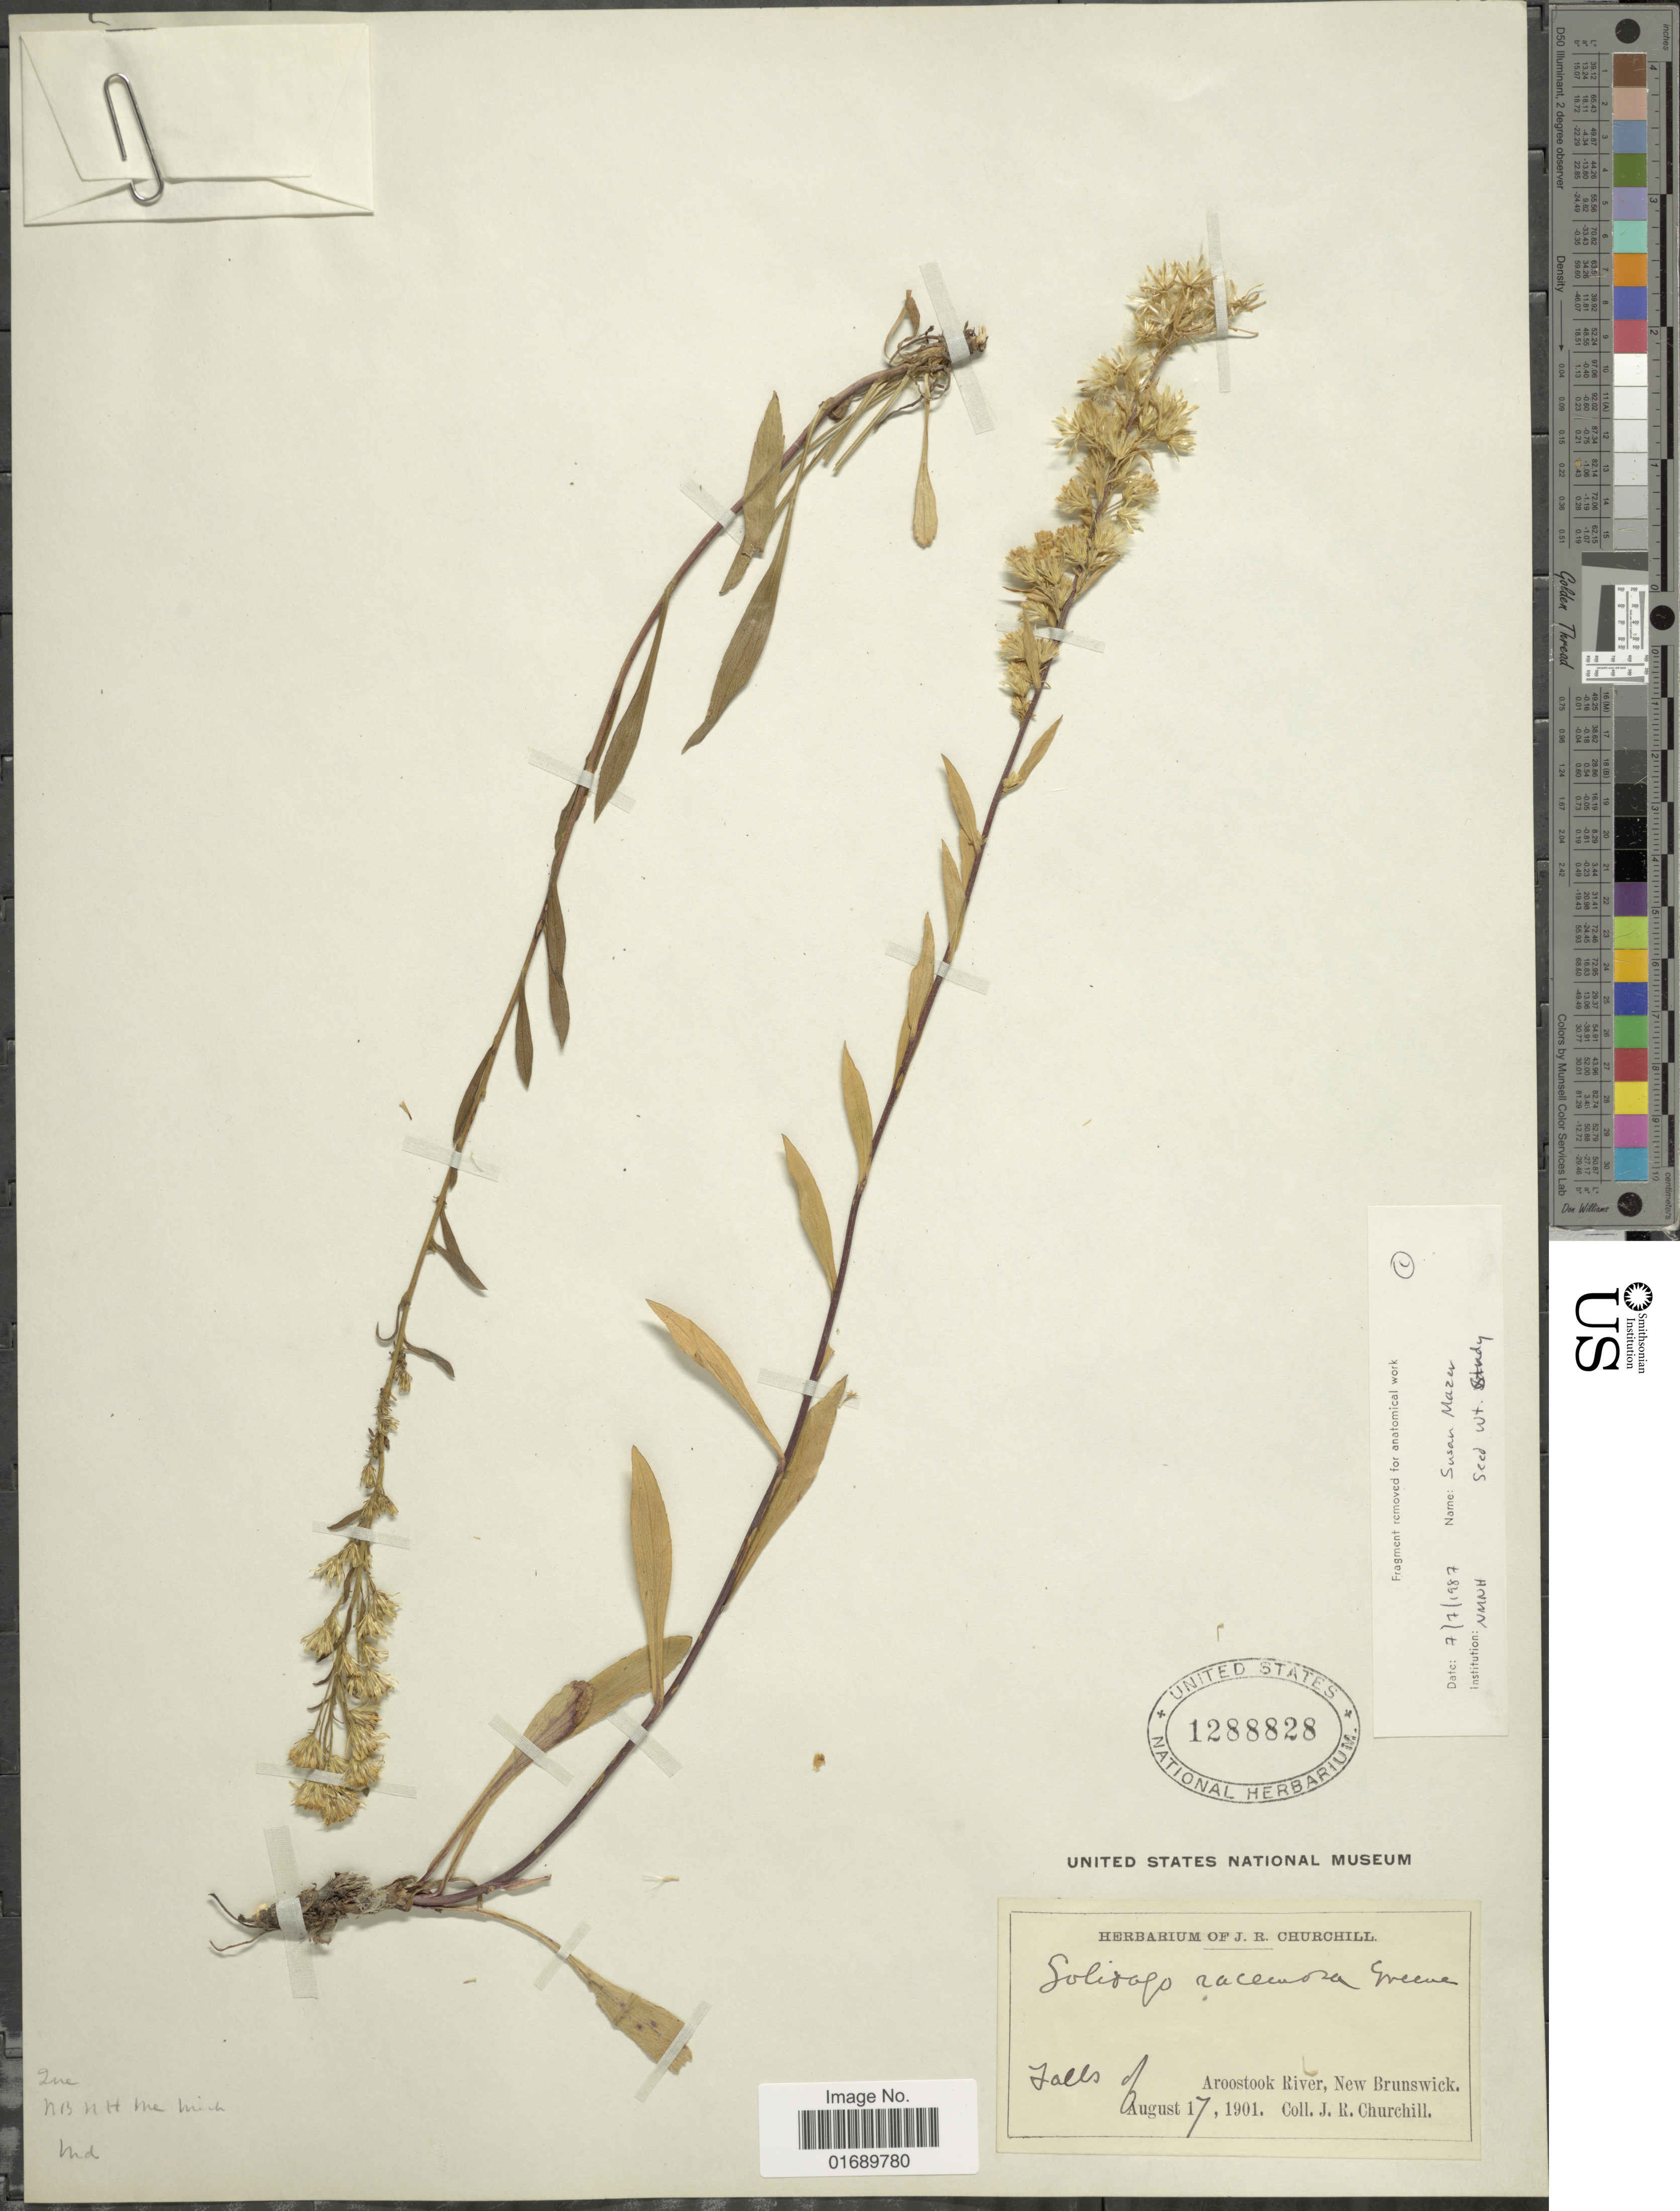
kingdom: Plantae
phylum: Tracheophyta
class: Magnoliopsida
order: Asterales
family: Asteraceae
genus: Solidago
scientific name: Solidago racemosa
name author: Greene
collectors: J. Churchill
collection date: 1901-08-17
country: Canada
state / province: New Brunswick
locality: Falls of Aroostook river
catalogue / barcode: US 1288828